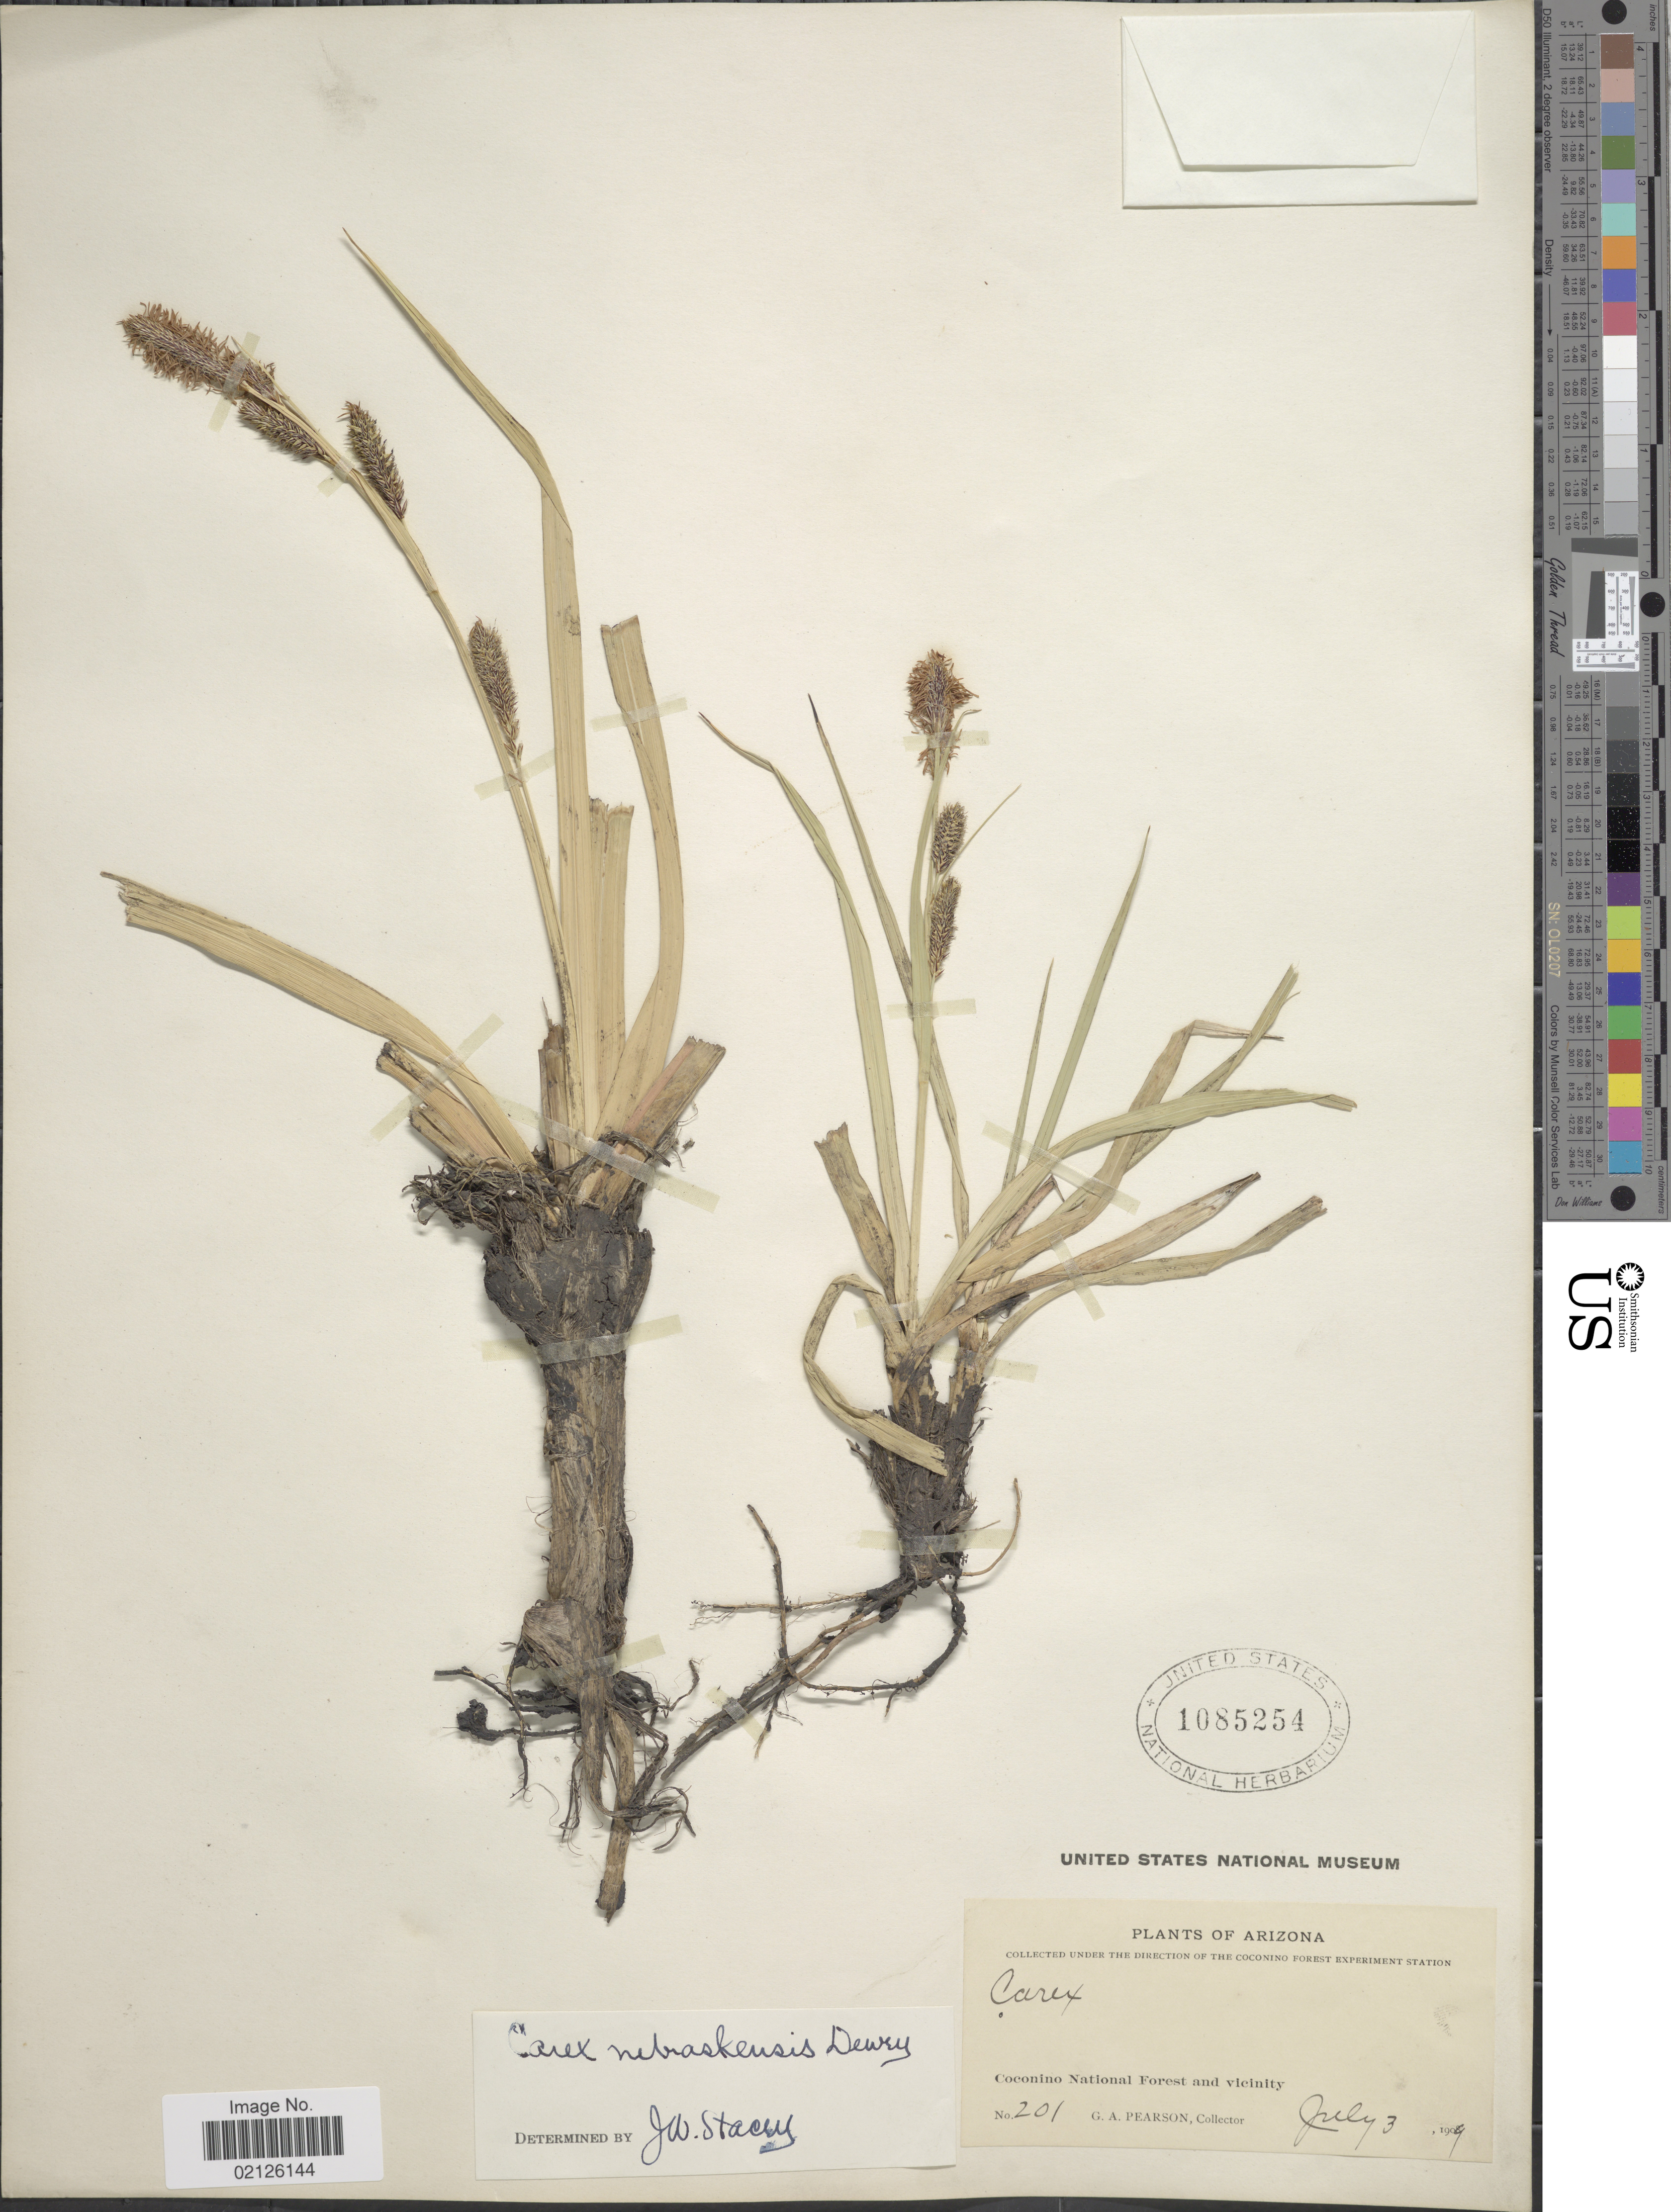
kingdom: Plantae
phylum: Tracheophyta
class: Liliopsida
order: Poales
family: Cyperaceae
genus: Carex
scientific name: Carex nebrascensis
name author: Dewey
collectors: G. Pearson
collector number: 201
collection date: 1909-07-03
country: United States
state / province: Arizona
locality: Coconino National Forest and vicinity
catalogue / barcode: US 1085254